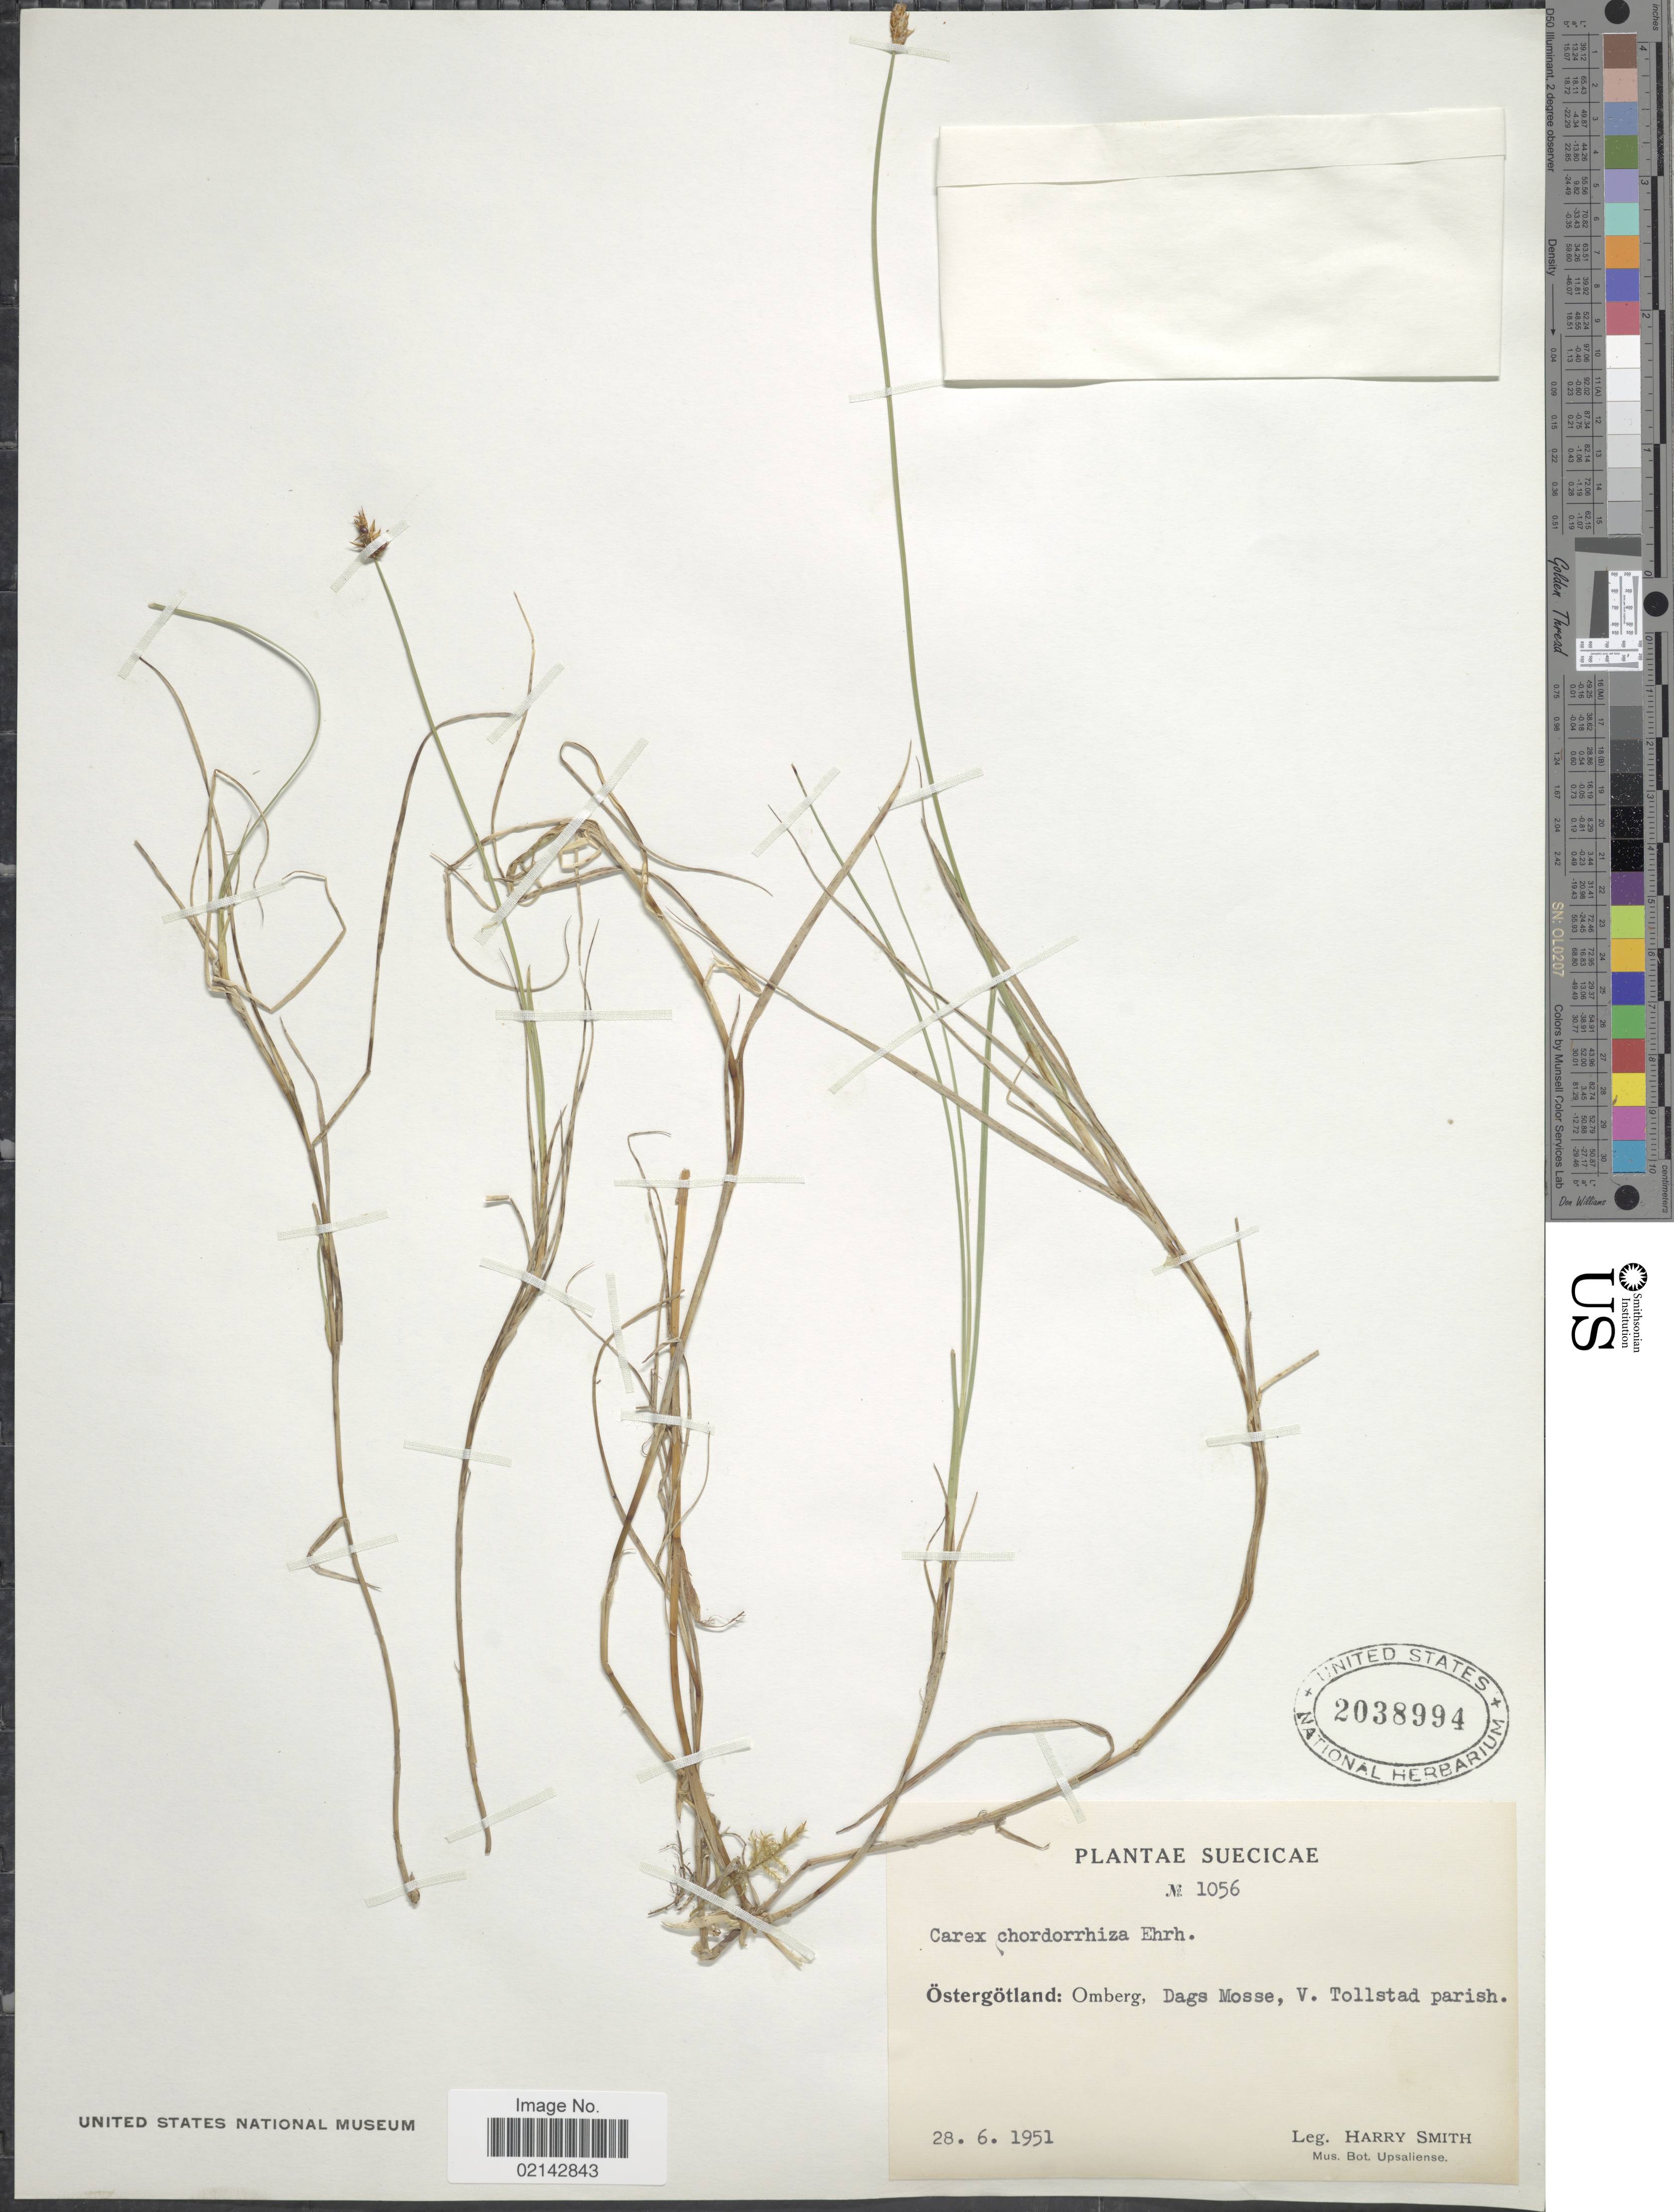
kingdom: Plantae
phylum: Tracheophyta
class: Liliopsida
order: Poales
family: Cyperaceae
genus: Carex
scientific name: Carex chordorrhiza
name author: L. f.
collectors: H. Smith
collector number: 1056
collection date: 1951-06-28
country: Sweden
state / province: Östergötland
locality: Suecicae, Östergotland: Omberg, Dags Mosse, V. Tollstad parish.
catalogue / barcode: US 2038994